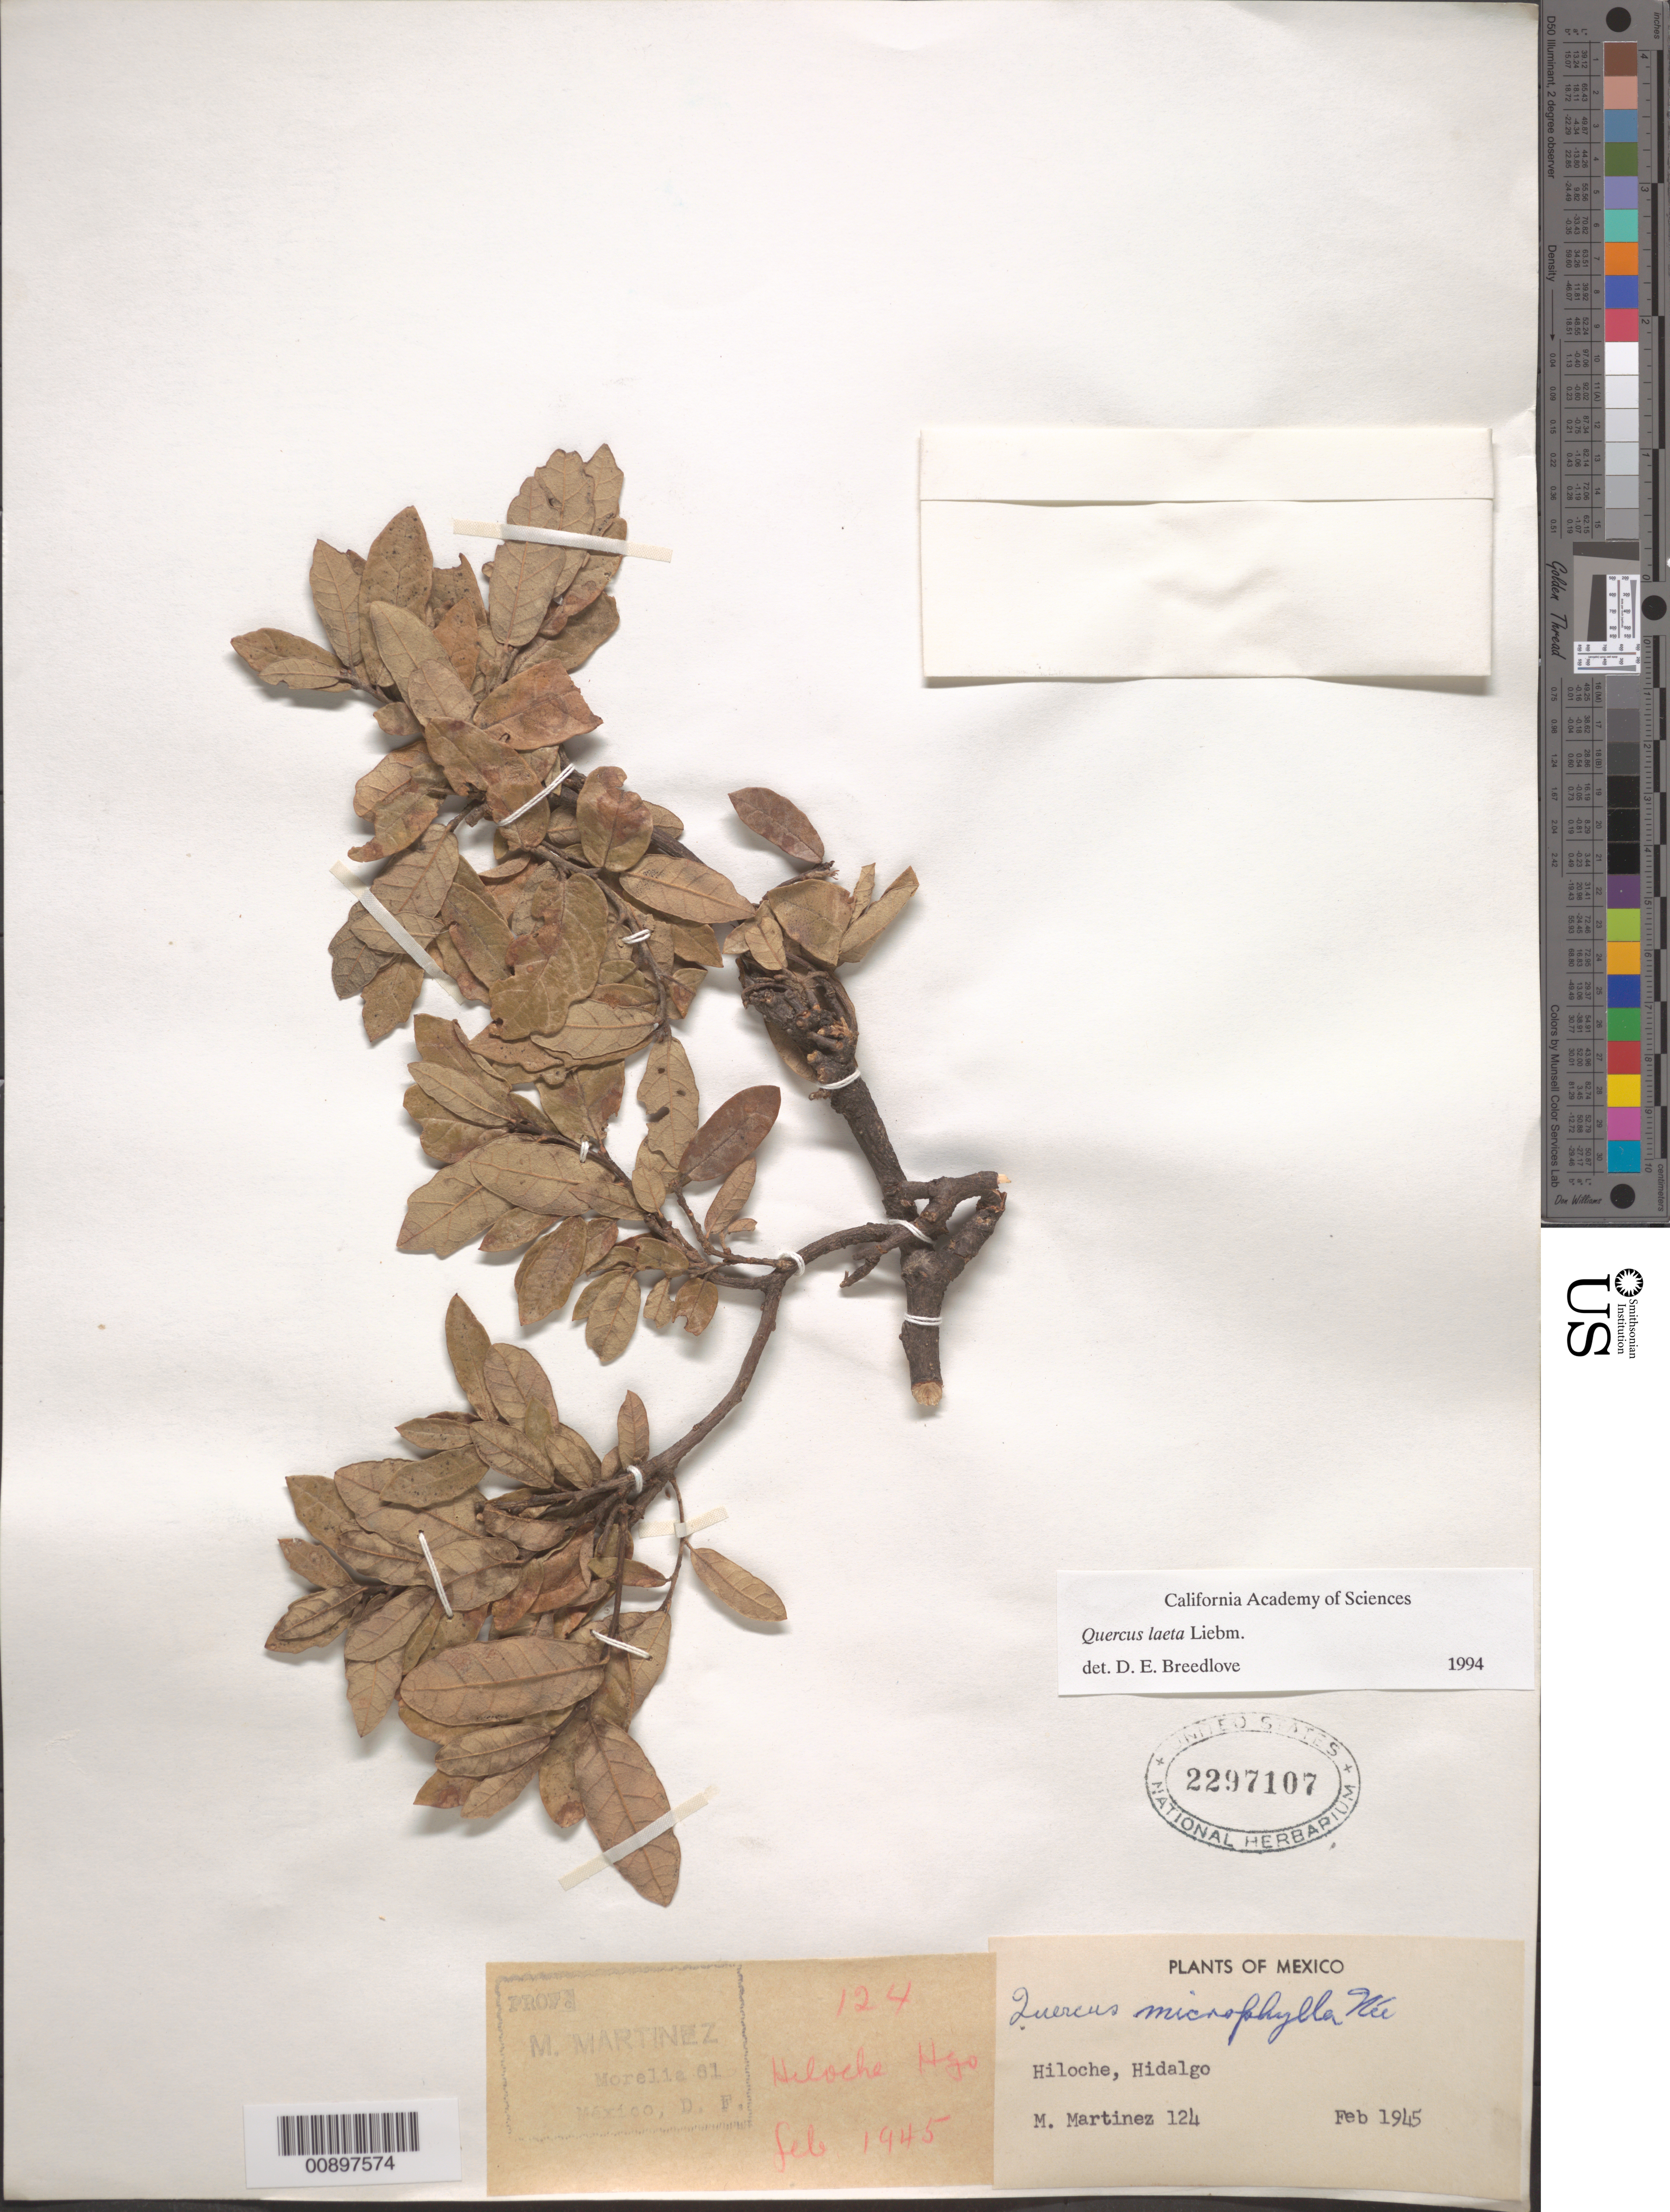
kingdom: Plantae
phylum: Tracheophyta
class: Magnoliopsida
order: Fagales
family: Fagaceae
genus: Quercus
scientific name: Quercus laeta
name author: Liebm.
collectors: M. Martinez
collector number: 124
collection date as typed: Feb 1945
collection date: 1945-02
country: Mexico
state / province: Hidalgo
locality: Hiloche, Hidalgo.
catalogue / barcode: US 2297107